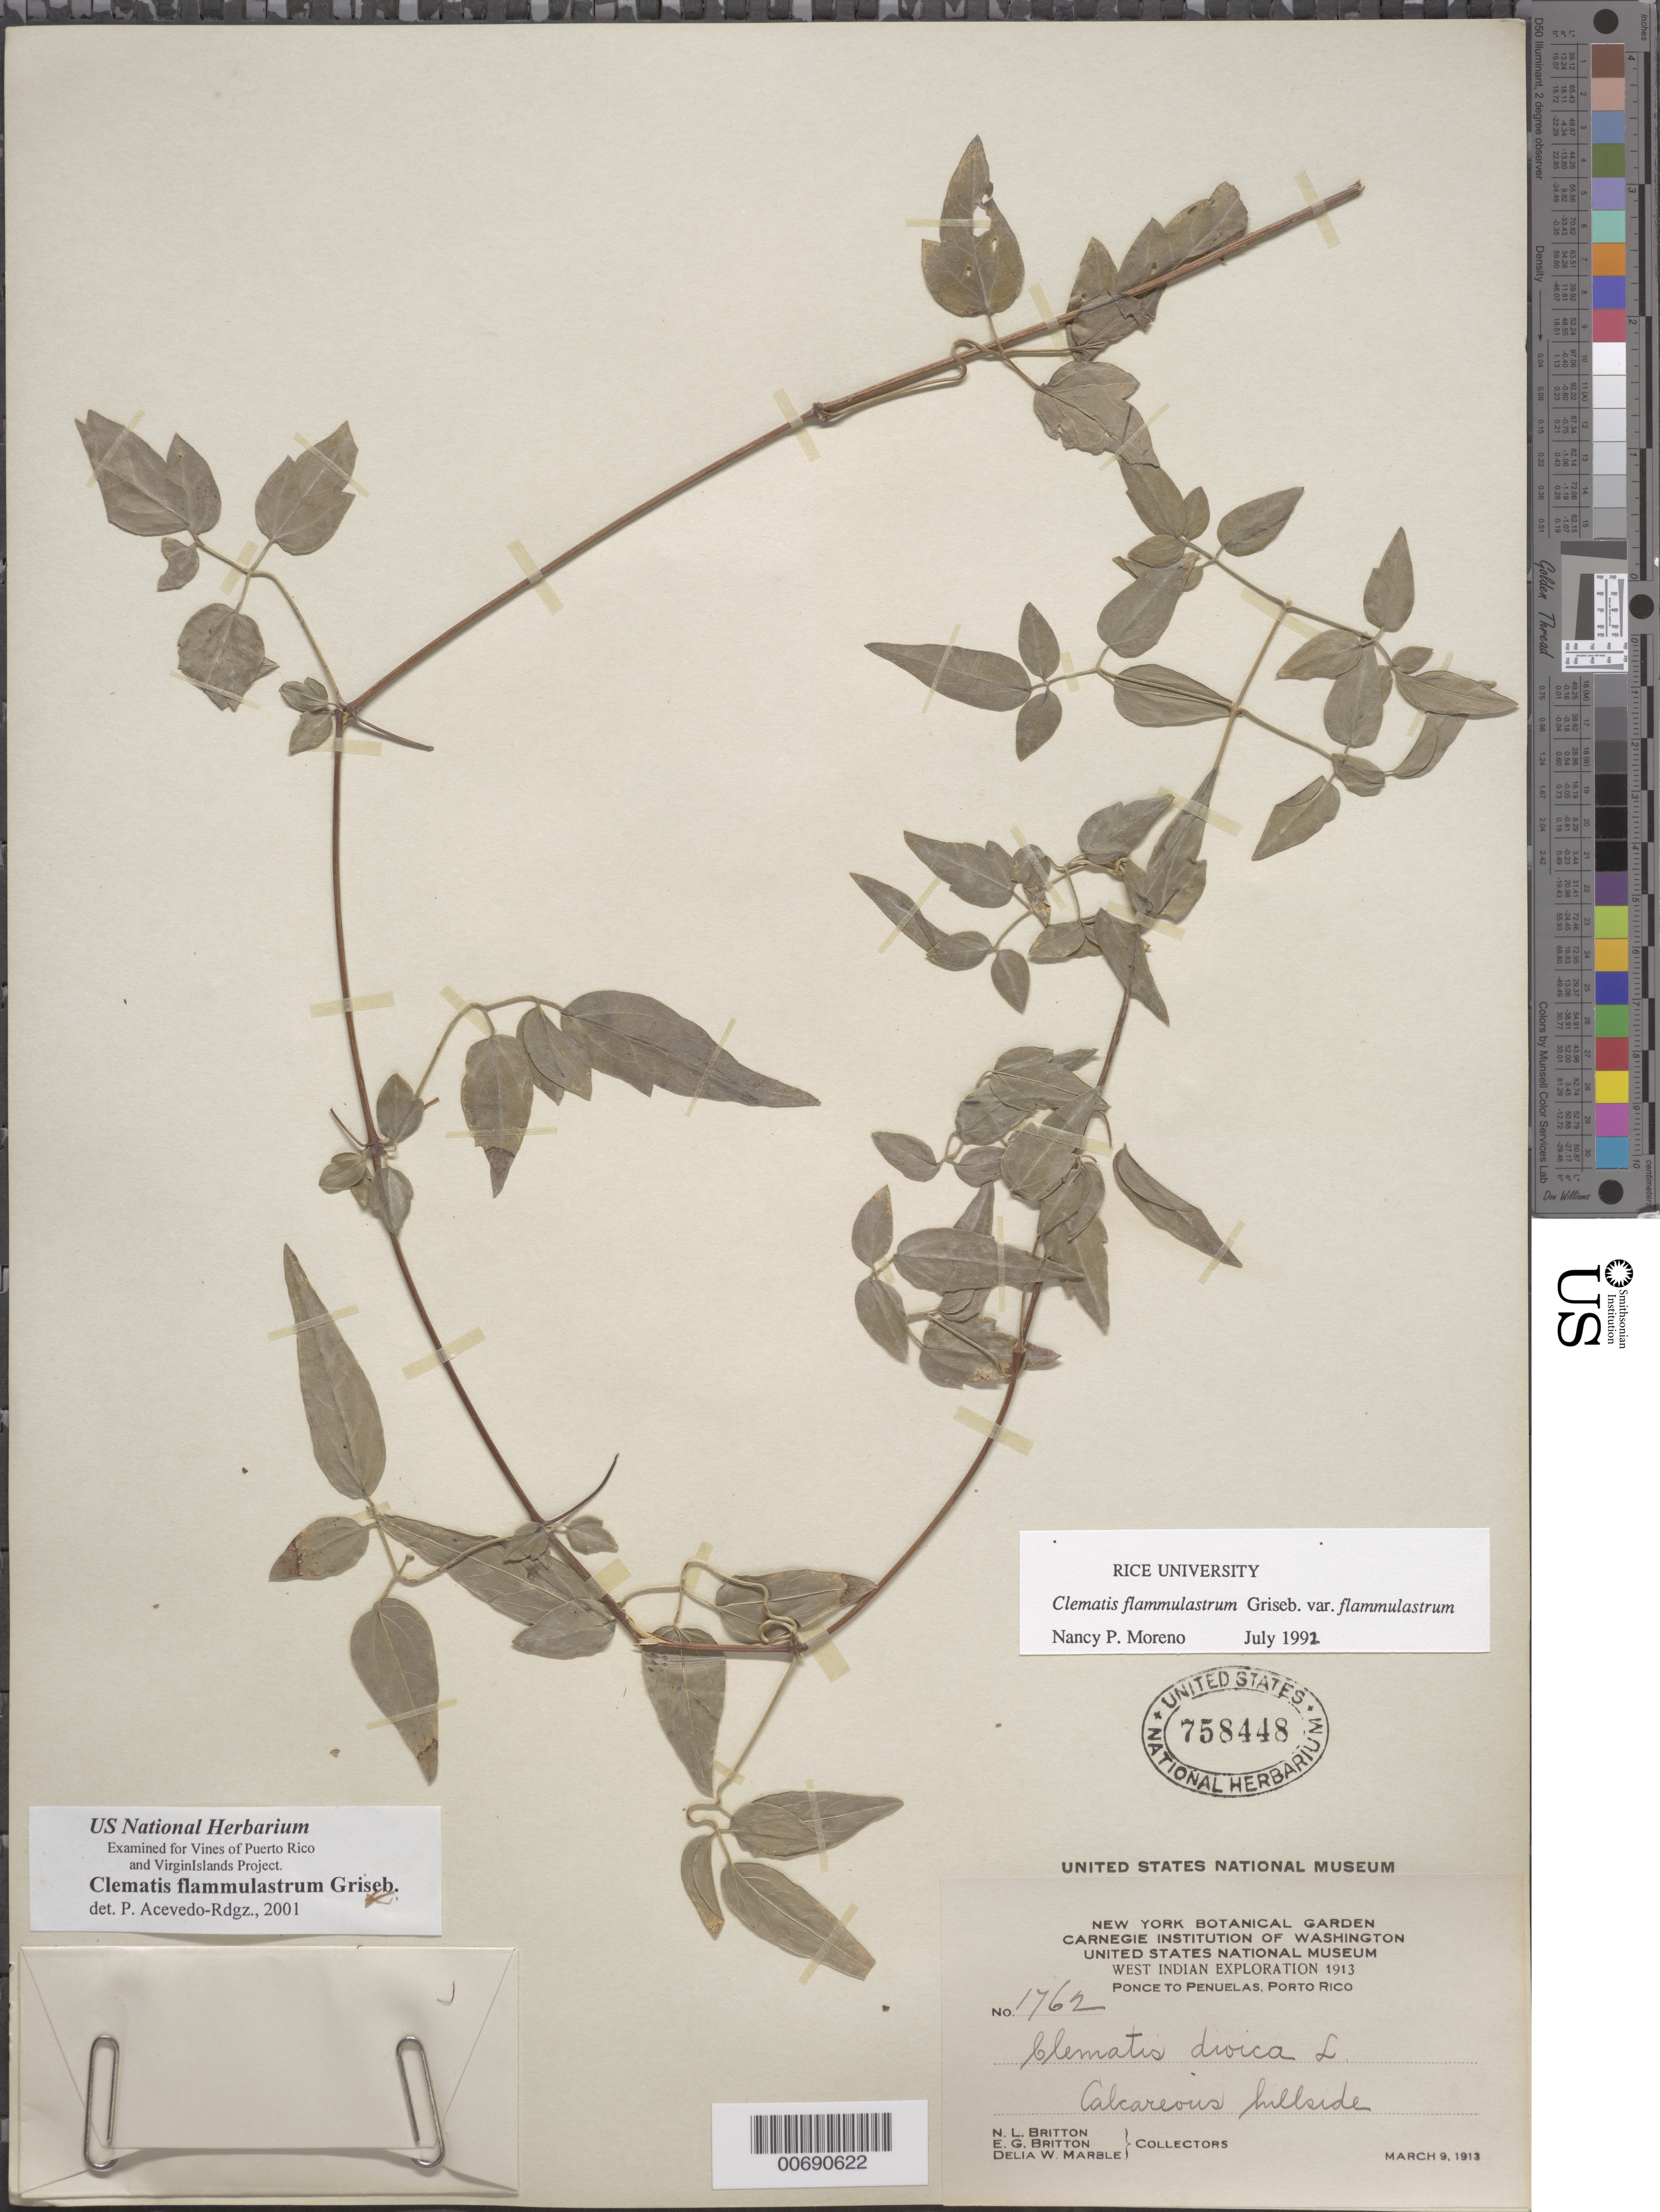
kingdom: Plantae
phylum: Tracheophyta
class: Magnoliopsida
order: Ranunculales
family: Ranunculaceae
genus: Clematis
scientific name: Clematis flammulastrum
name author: Griseb.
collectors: N. Britton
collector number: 1762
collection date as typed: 09 Mar 1913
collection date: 1913-03-09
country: Puerto Rico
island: Greater Antilles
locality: Ponce to Penuelas.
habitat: Calcareous hillside.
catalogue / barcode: US 758448